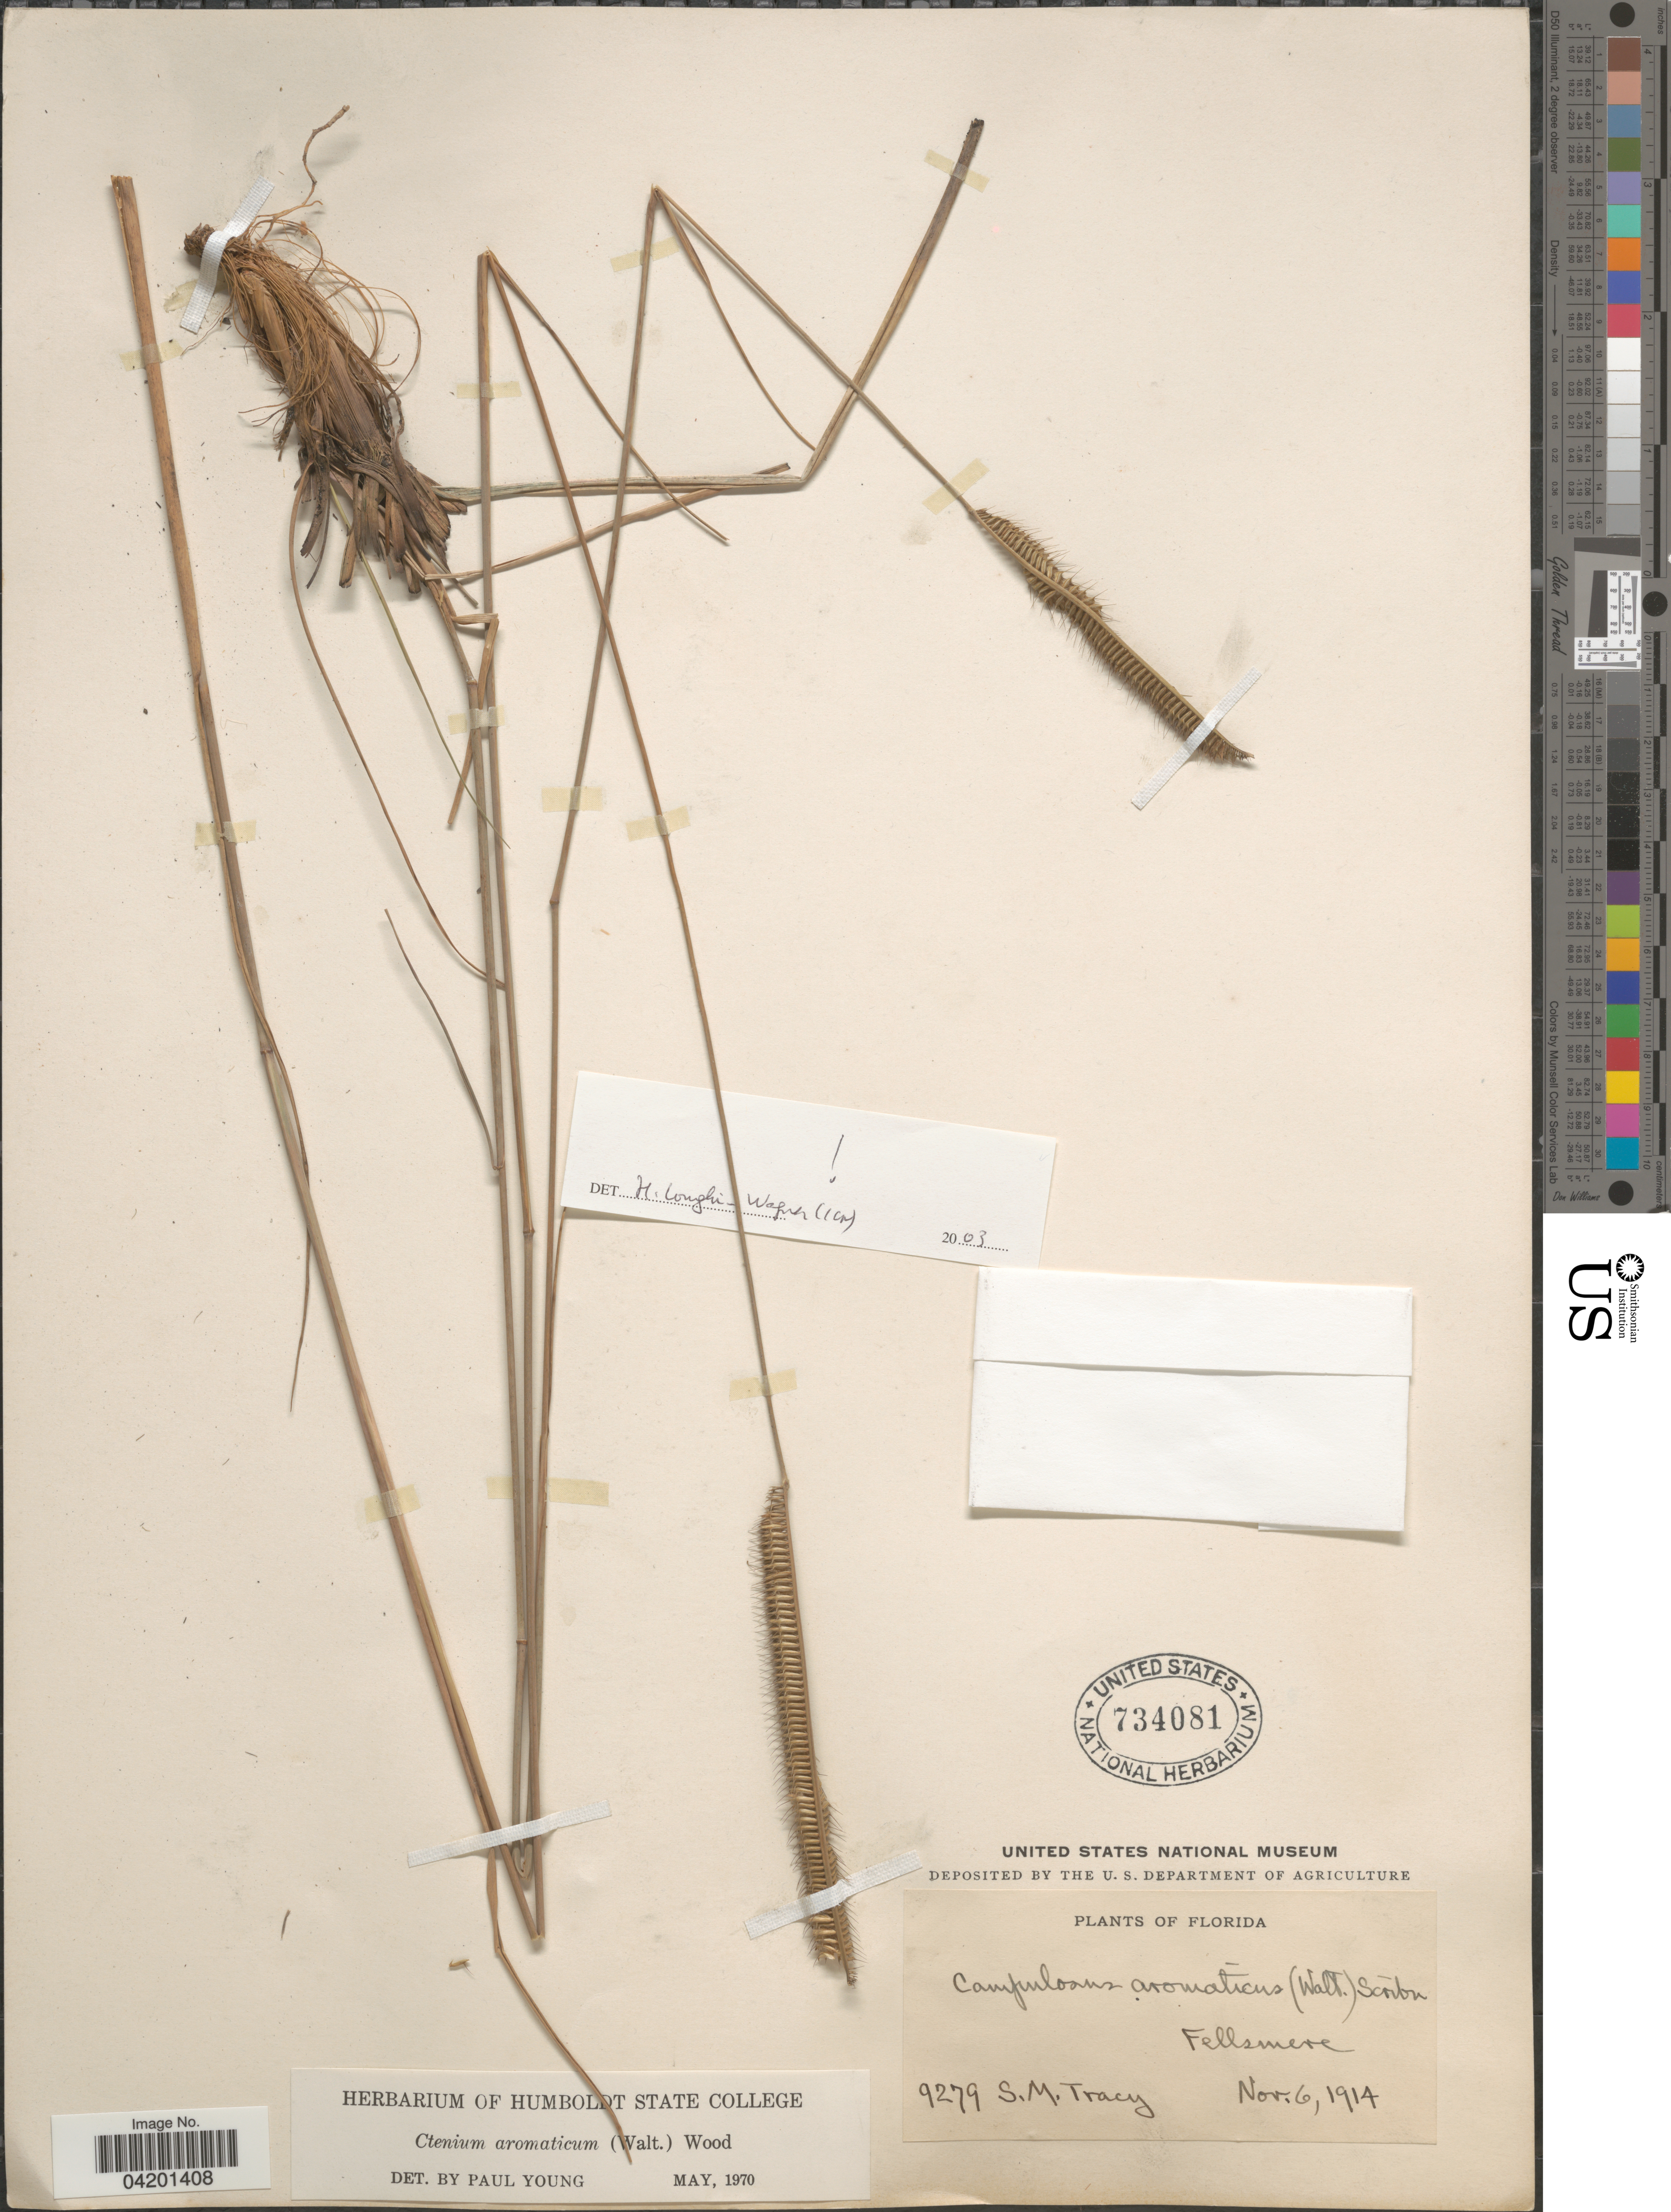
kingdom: Plantae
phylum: Tracheophyta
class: Liliopsida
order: Poales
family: Poaceae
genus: Ctenium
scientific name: Ctenium aromaticum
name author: (Walter) Alph. Wood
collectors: S. M. Tracy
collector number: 9279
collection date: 1914-11-06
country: United States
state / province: Florida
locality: Fellsmere.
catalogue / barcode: US 734081